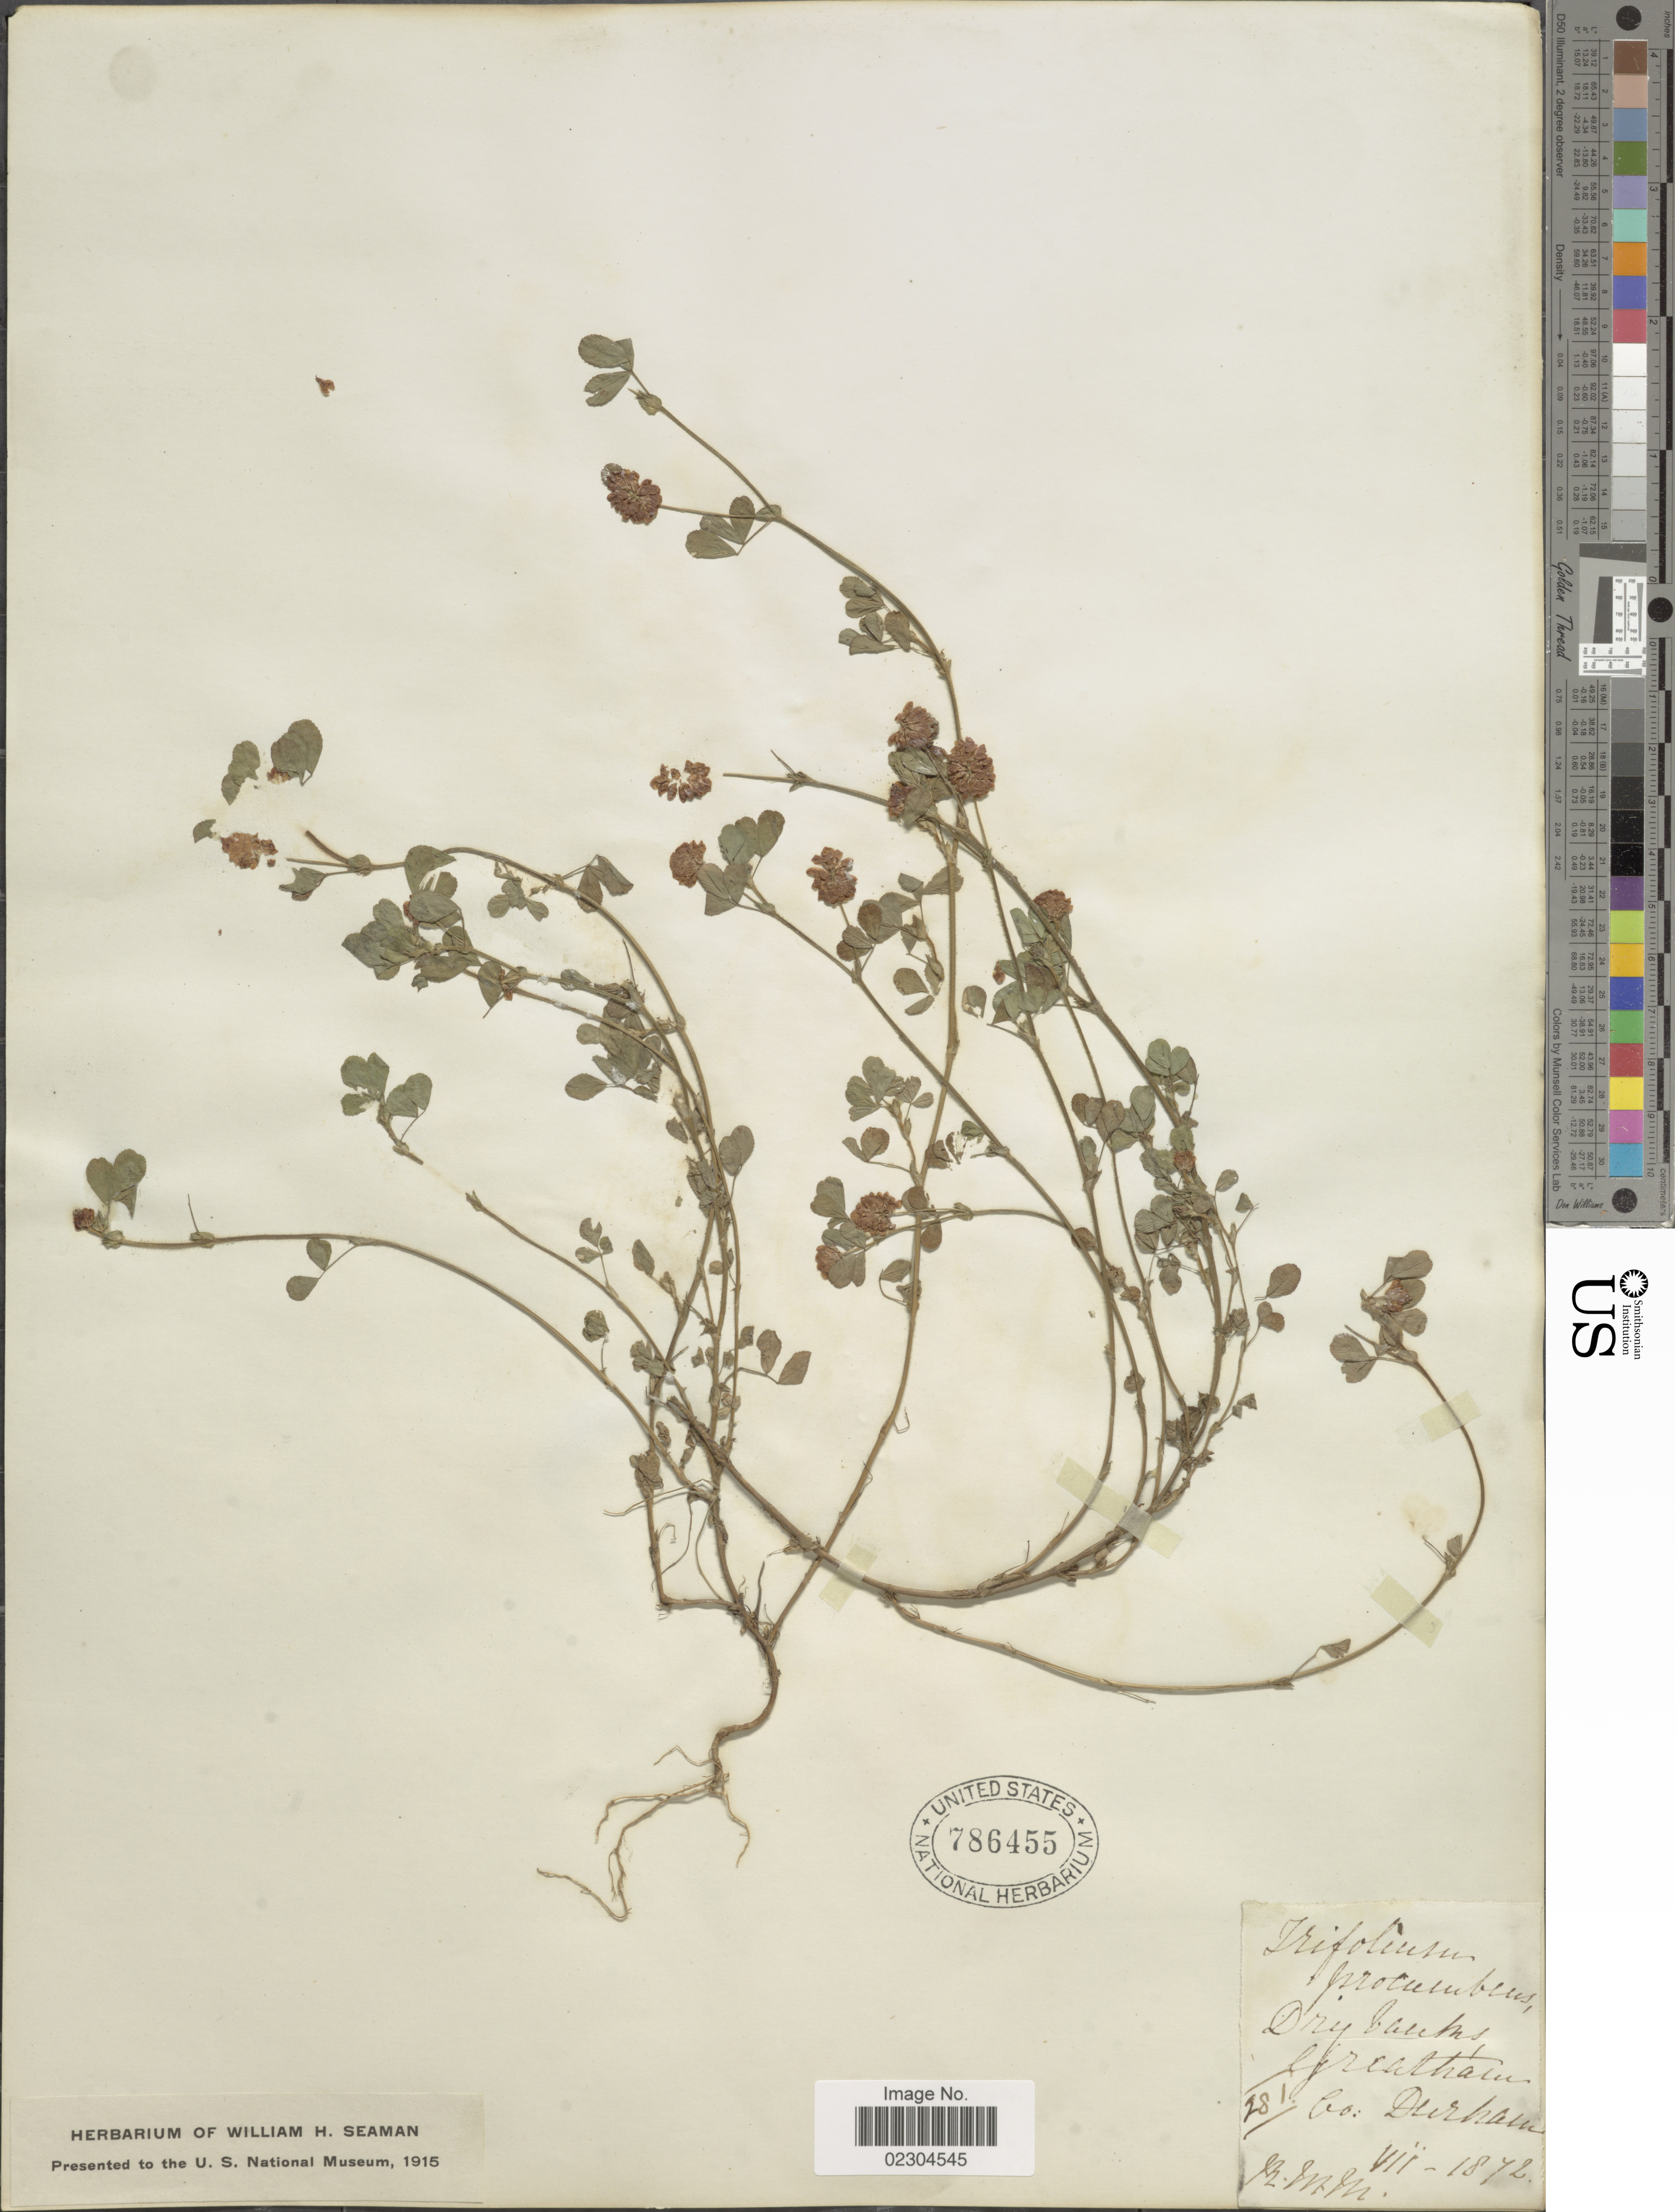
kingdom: Plantae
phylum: Tracheophyta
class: Magnoliopsida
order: Fabales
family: Fabaceae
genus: Trifolium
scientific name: Trifolium procumbens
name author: L.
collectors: B.M.M. Jr.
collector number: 281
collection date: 1872-07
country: United Kingdom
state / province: England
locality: Greatham, Co. Durham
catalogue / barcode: US 786455